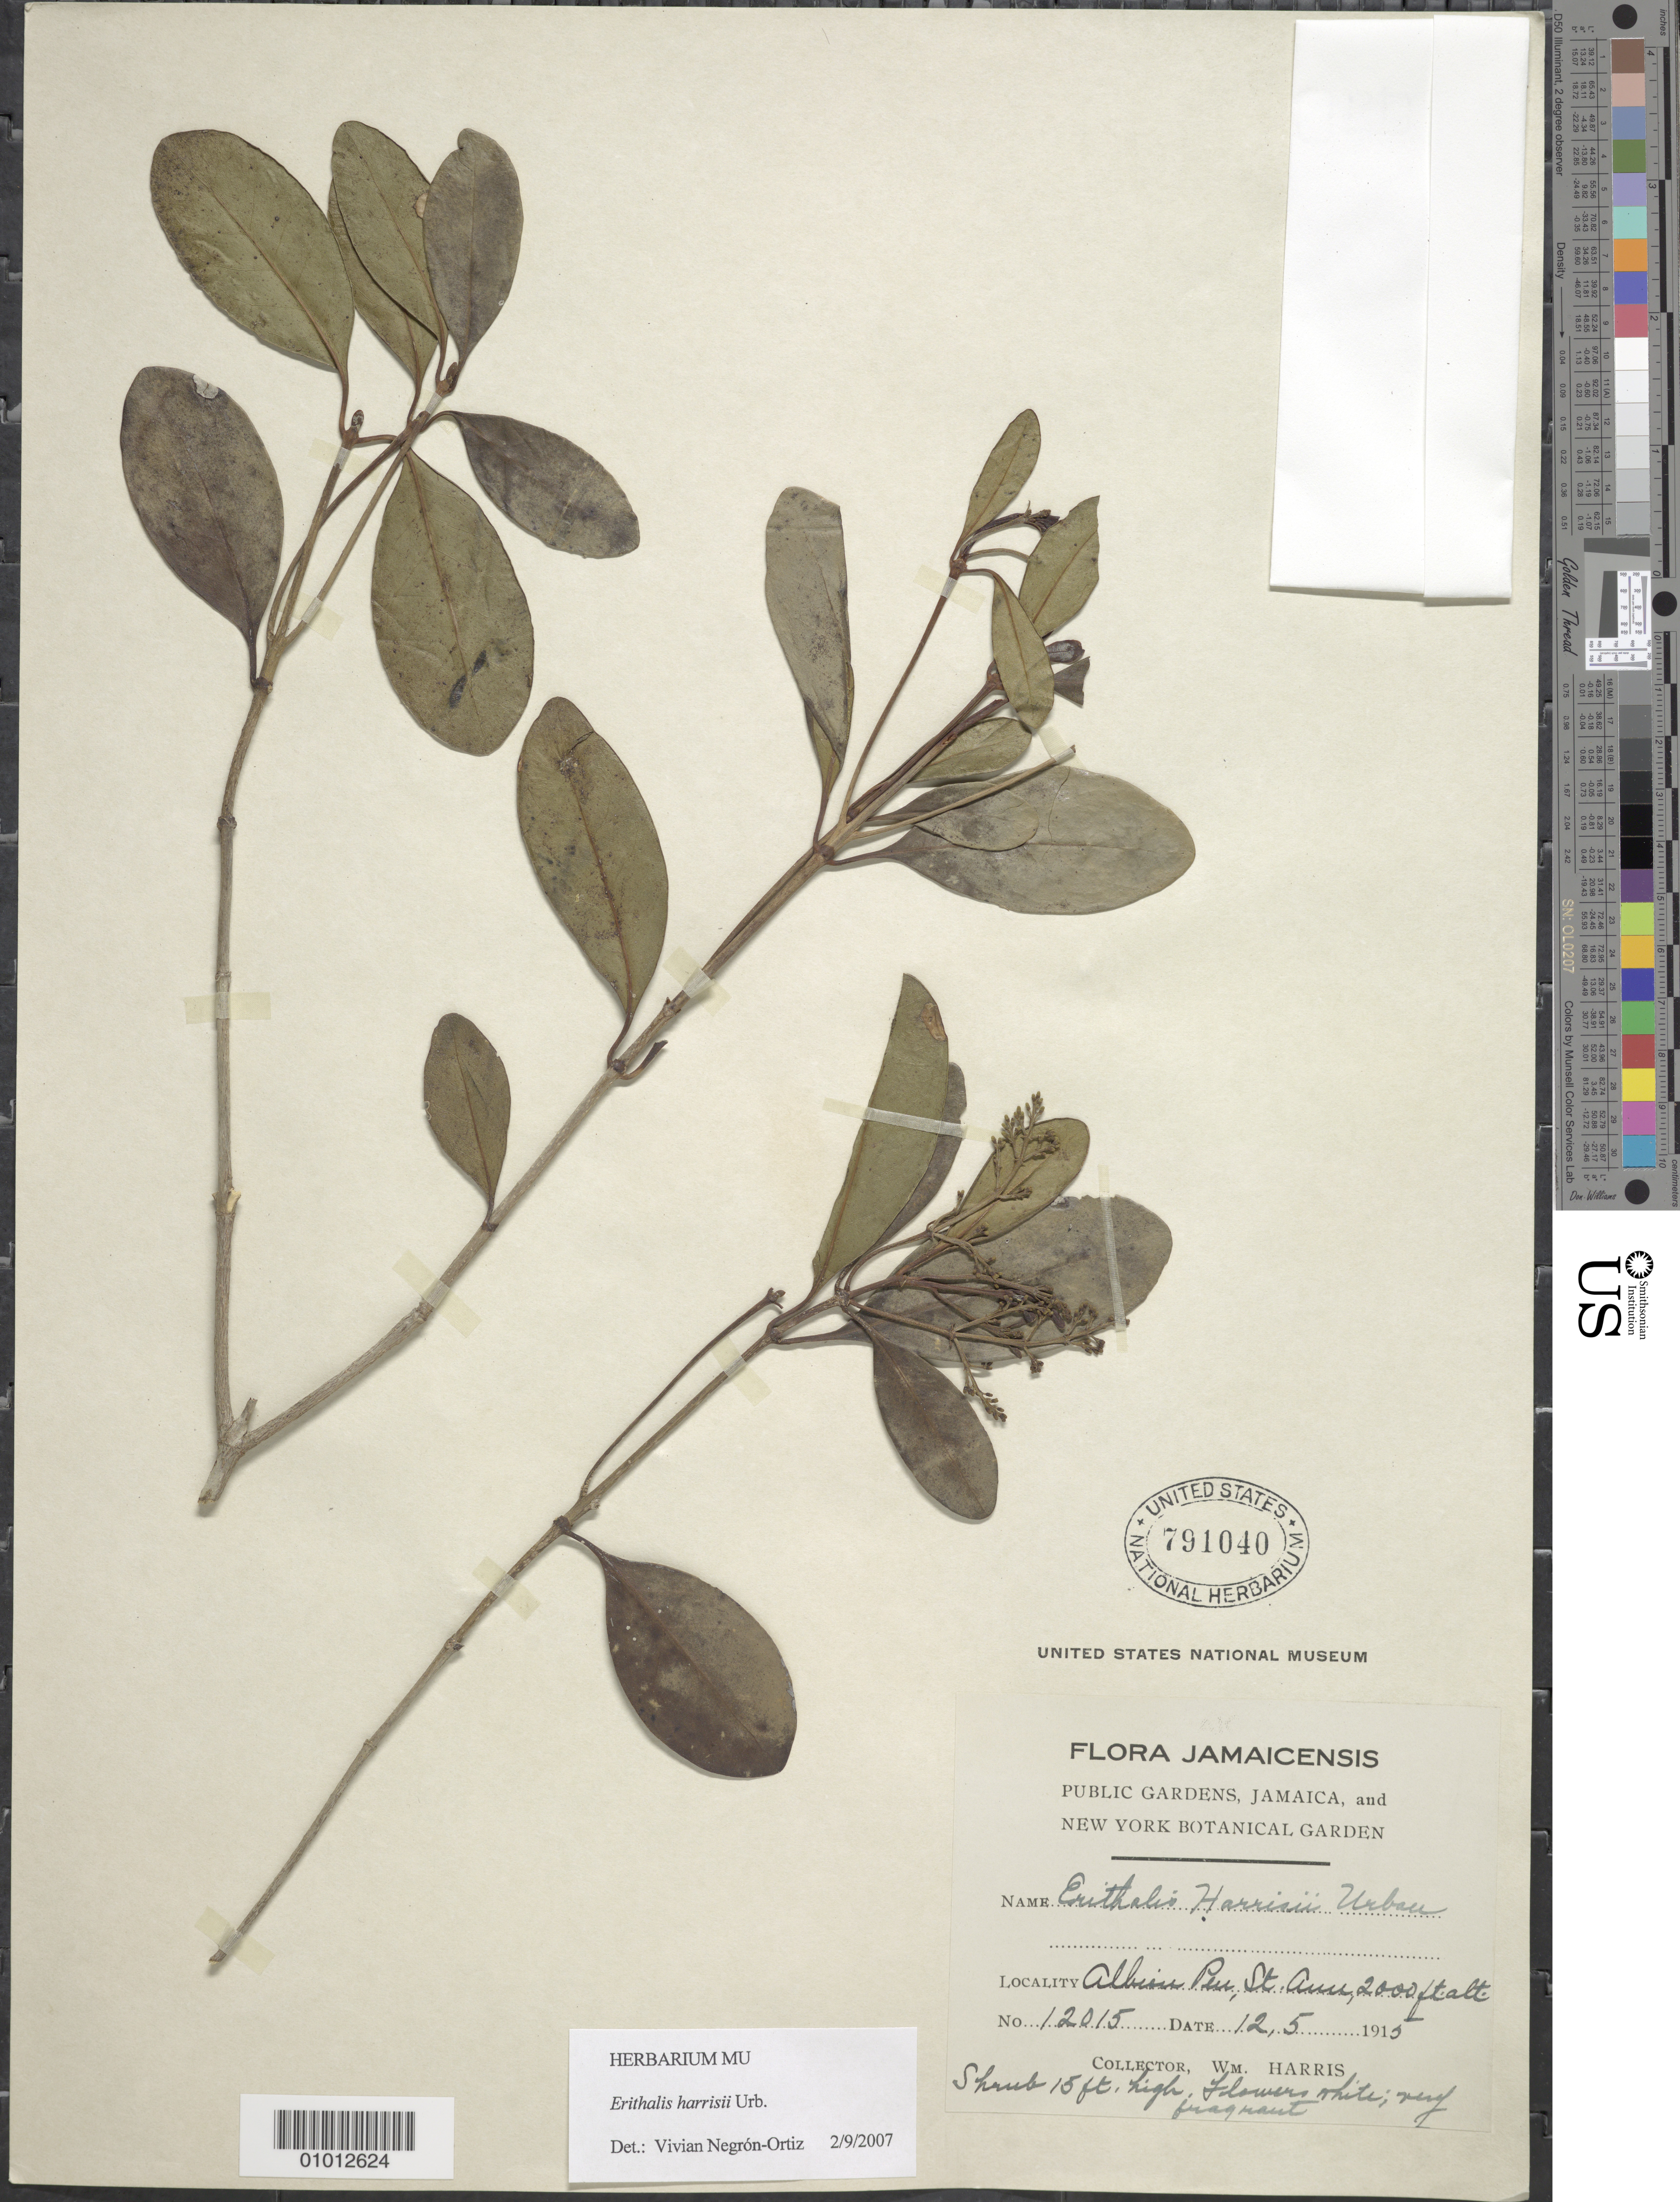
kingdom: Plantae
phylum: Tracheophyta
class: Magnoliopsida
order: Gentianales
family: Rubiaceae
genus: Erithalis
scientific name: Erithalis harrisii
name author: Urb.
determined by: Negrón-Ortiz, V.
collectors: W. Harris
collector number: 12015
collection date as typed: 12 May 1915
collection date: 1915-05-12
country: Jamaica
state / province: Saint Ann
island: Jamaica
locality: Albiese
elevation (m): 610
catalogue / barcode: US 791040